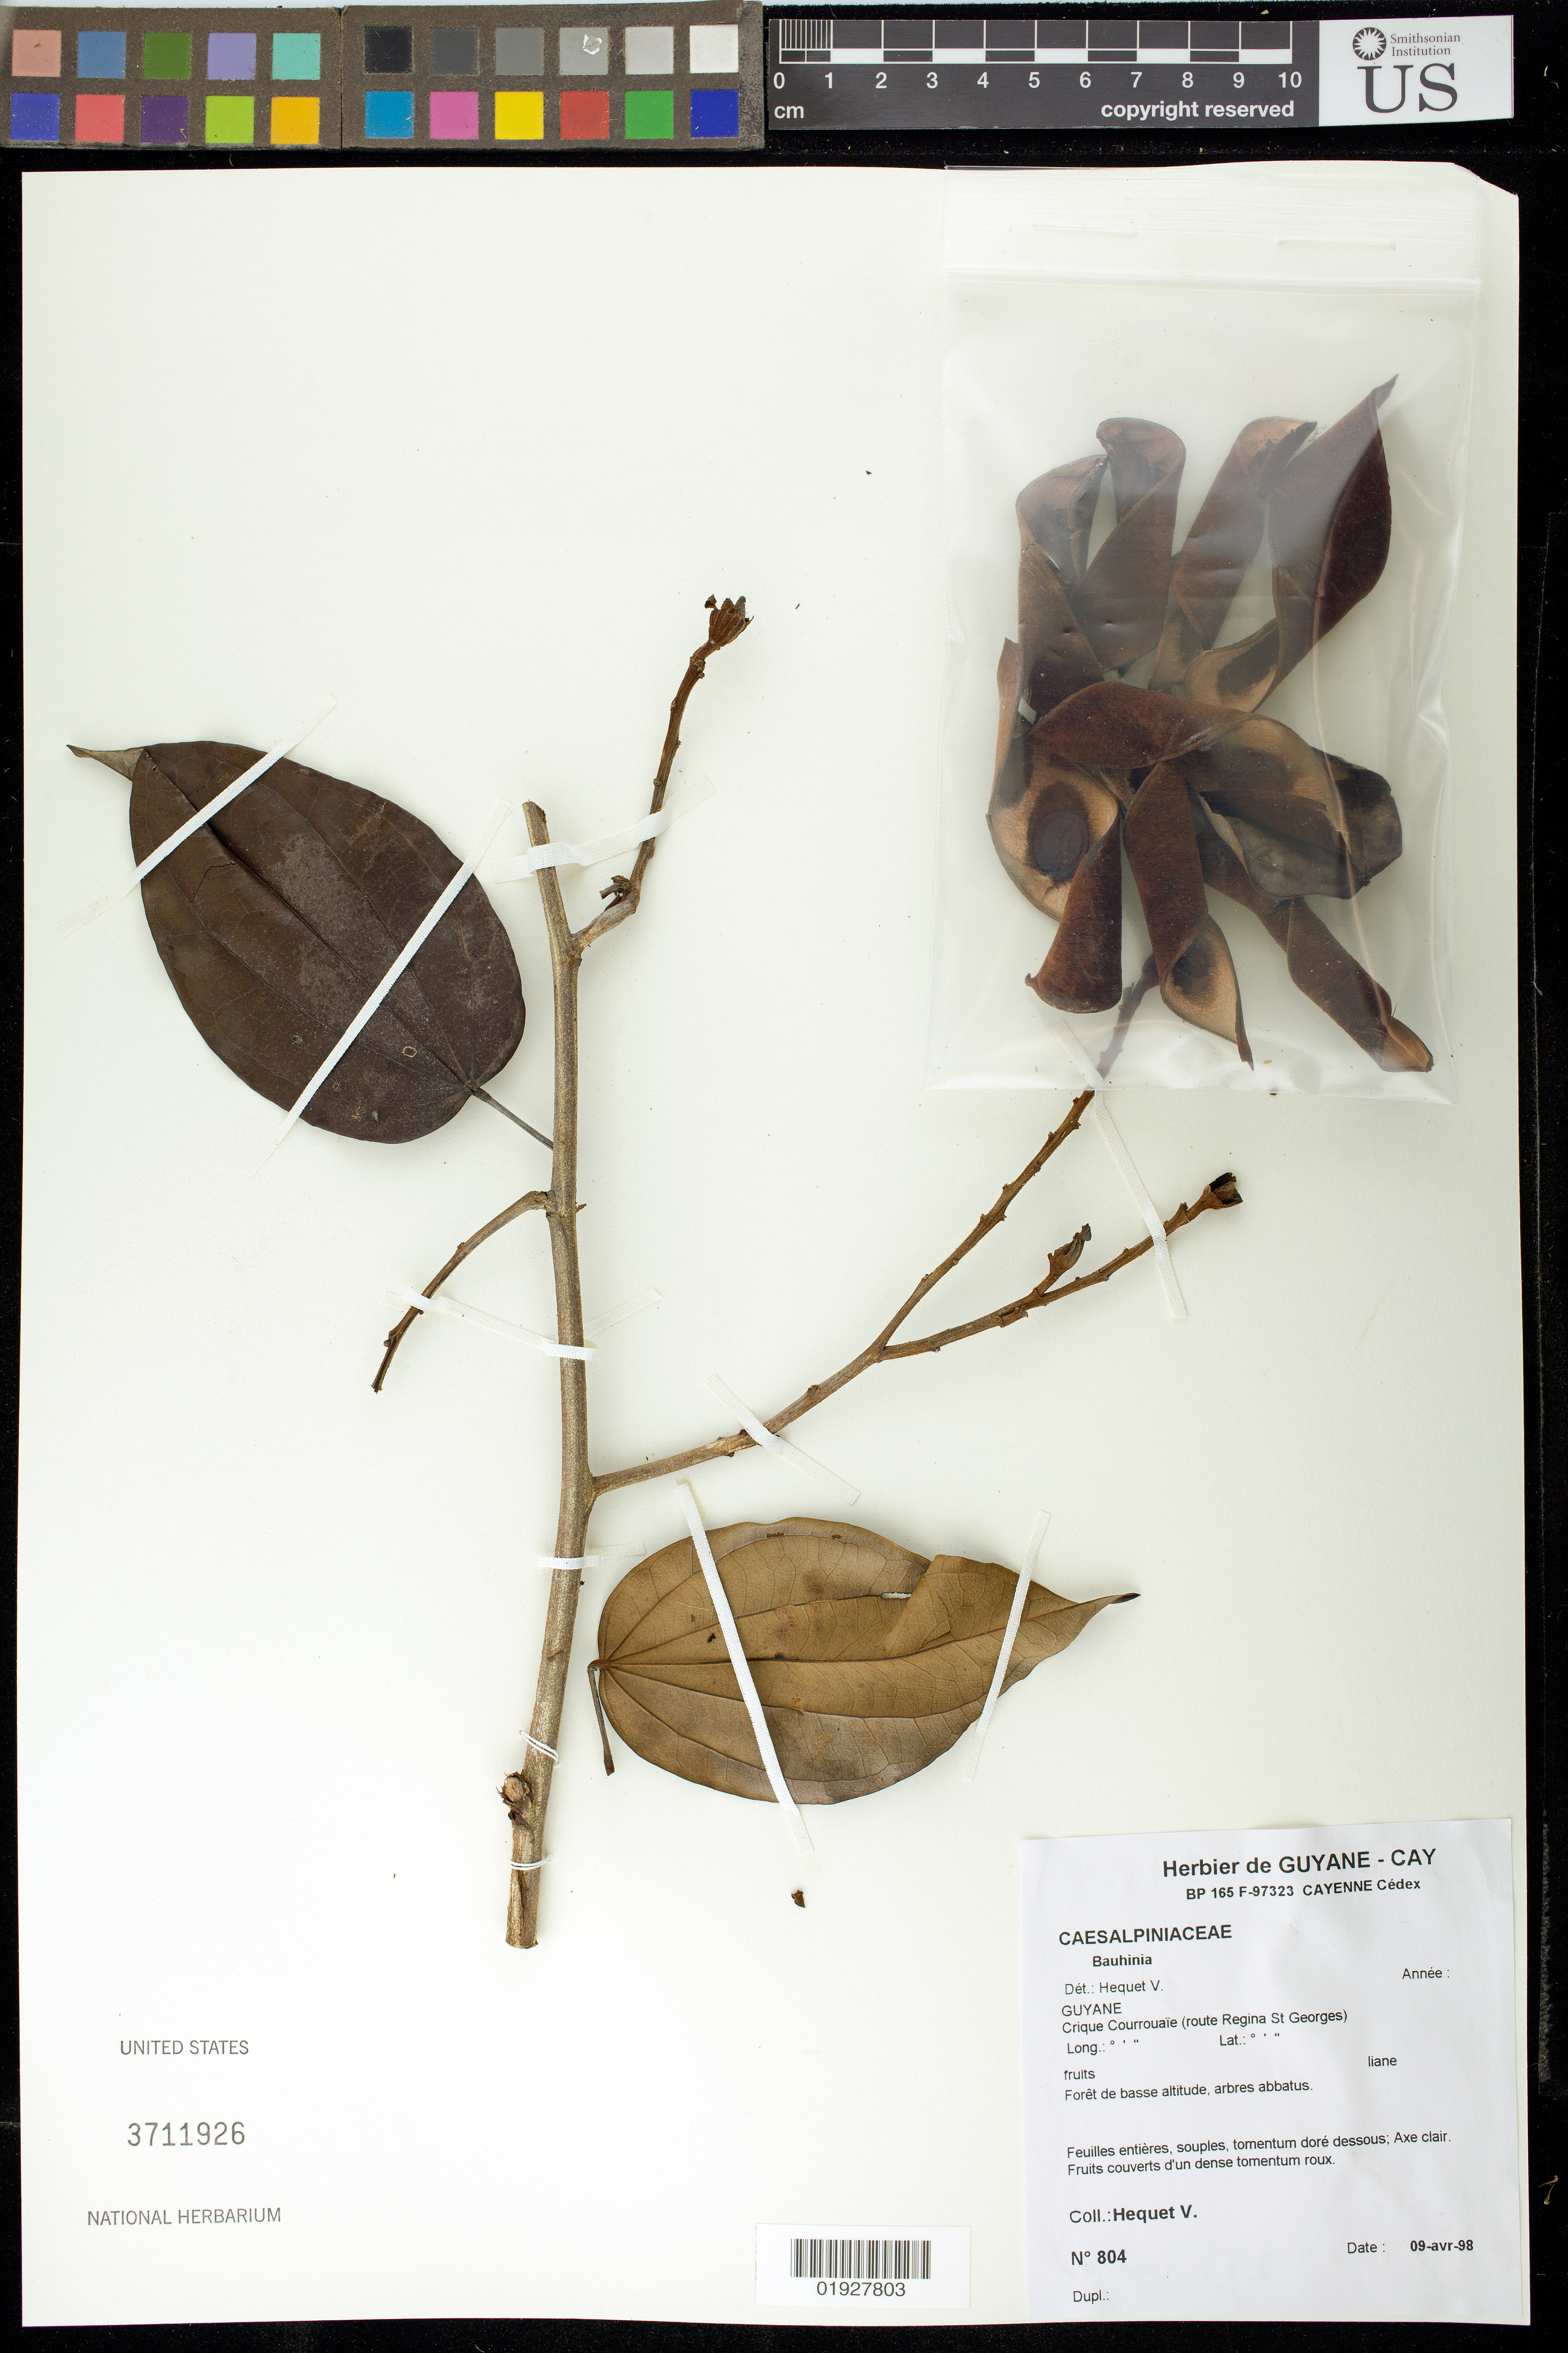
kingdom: Plantae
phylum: Tracheophyta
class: Magnoliopsida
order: Fabales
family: Fabaceae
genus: Bauhinia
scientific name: Bauhinia sp.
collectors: V. Hequet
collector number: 804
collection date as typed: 6-Apr-98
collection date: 1998-04-06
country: French Guiana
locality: Crique Courrouaie (route Regina St. George)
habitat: foret de basse altitude, arbres abbatus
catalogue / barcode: US 3711926